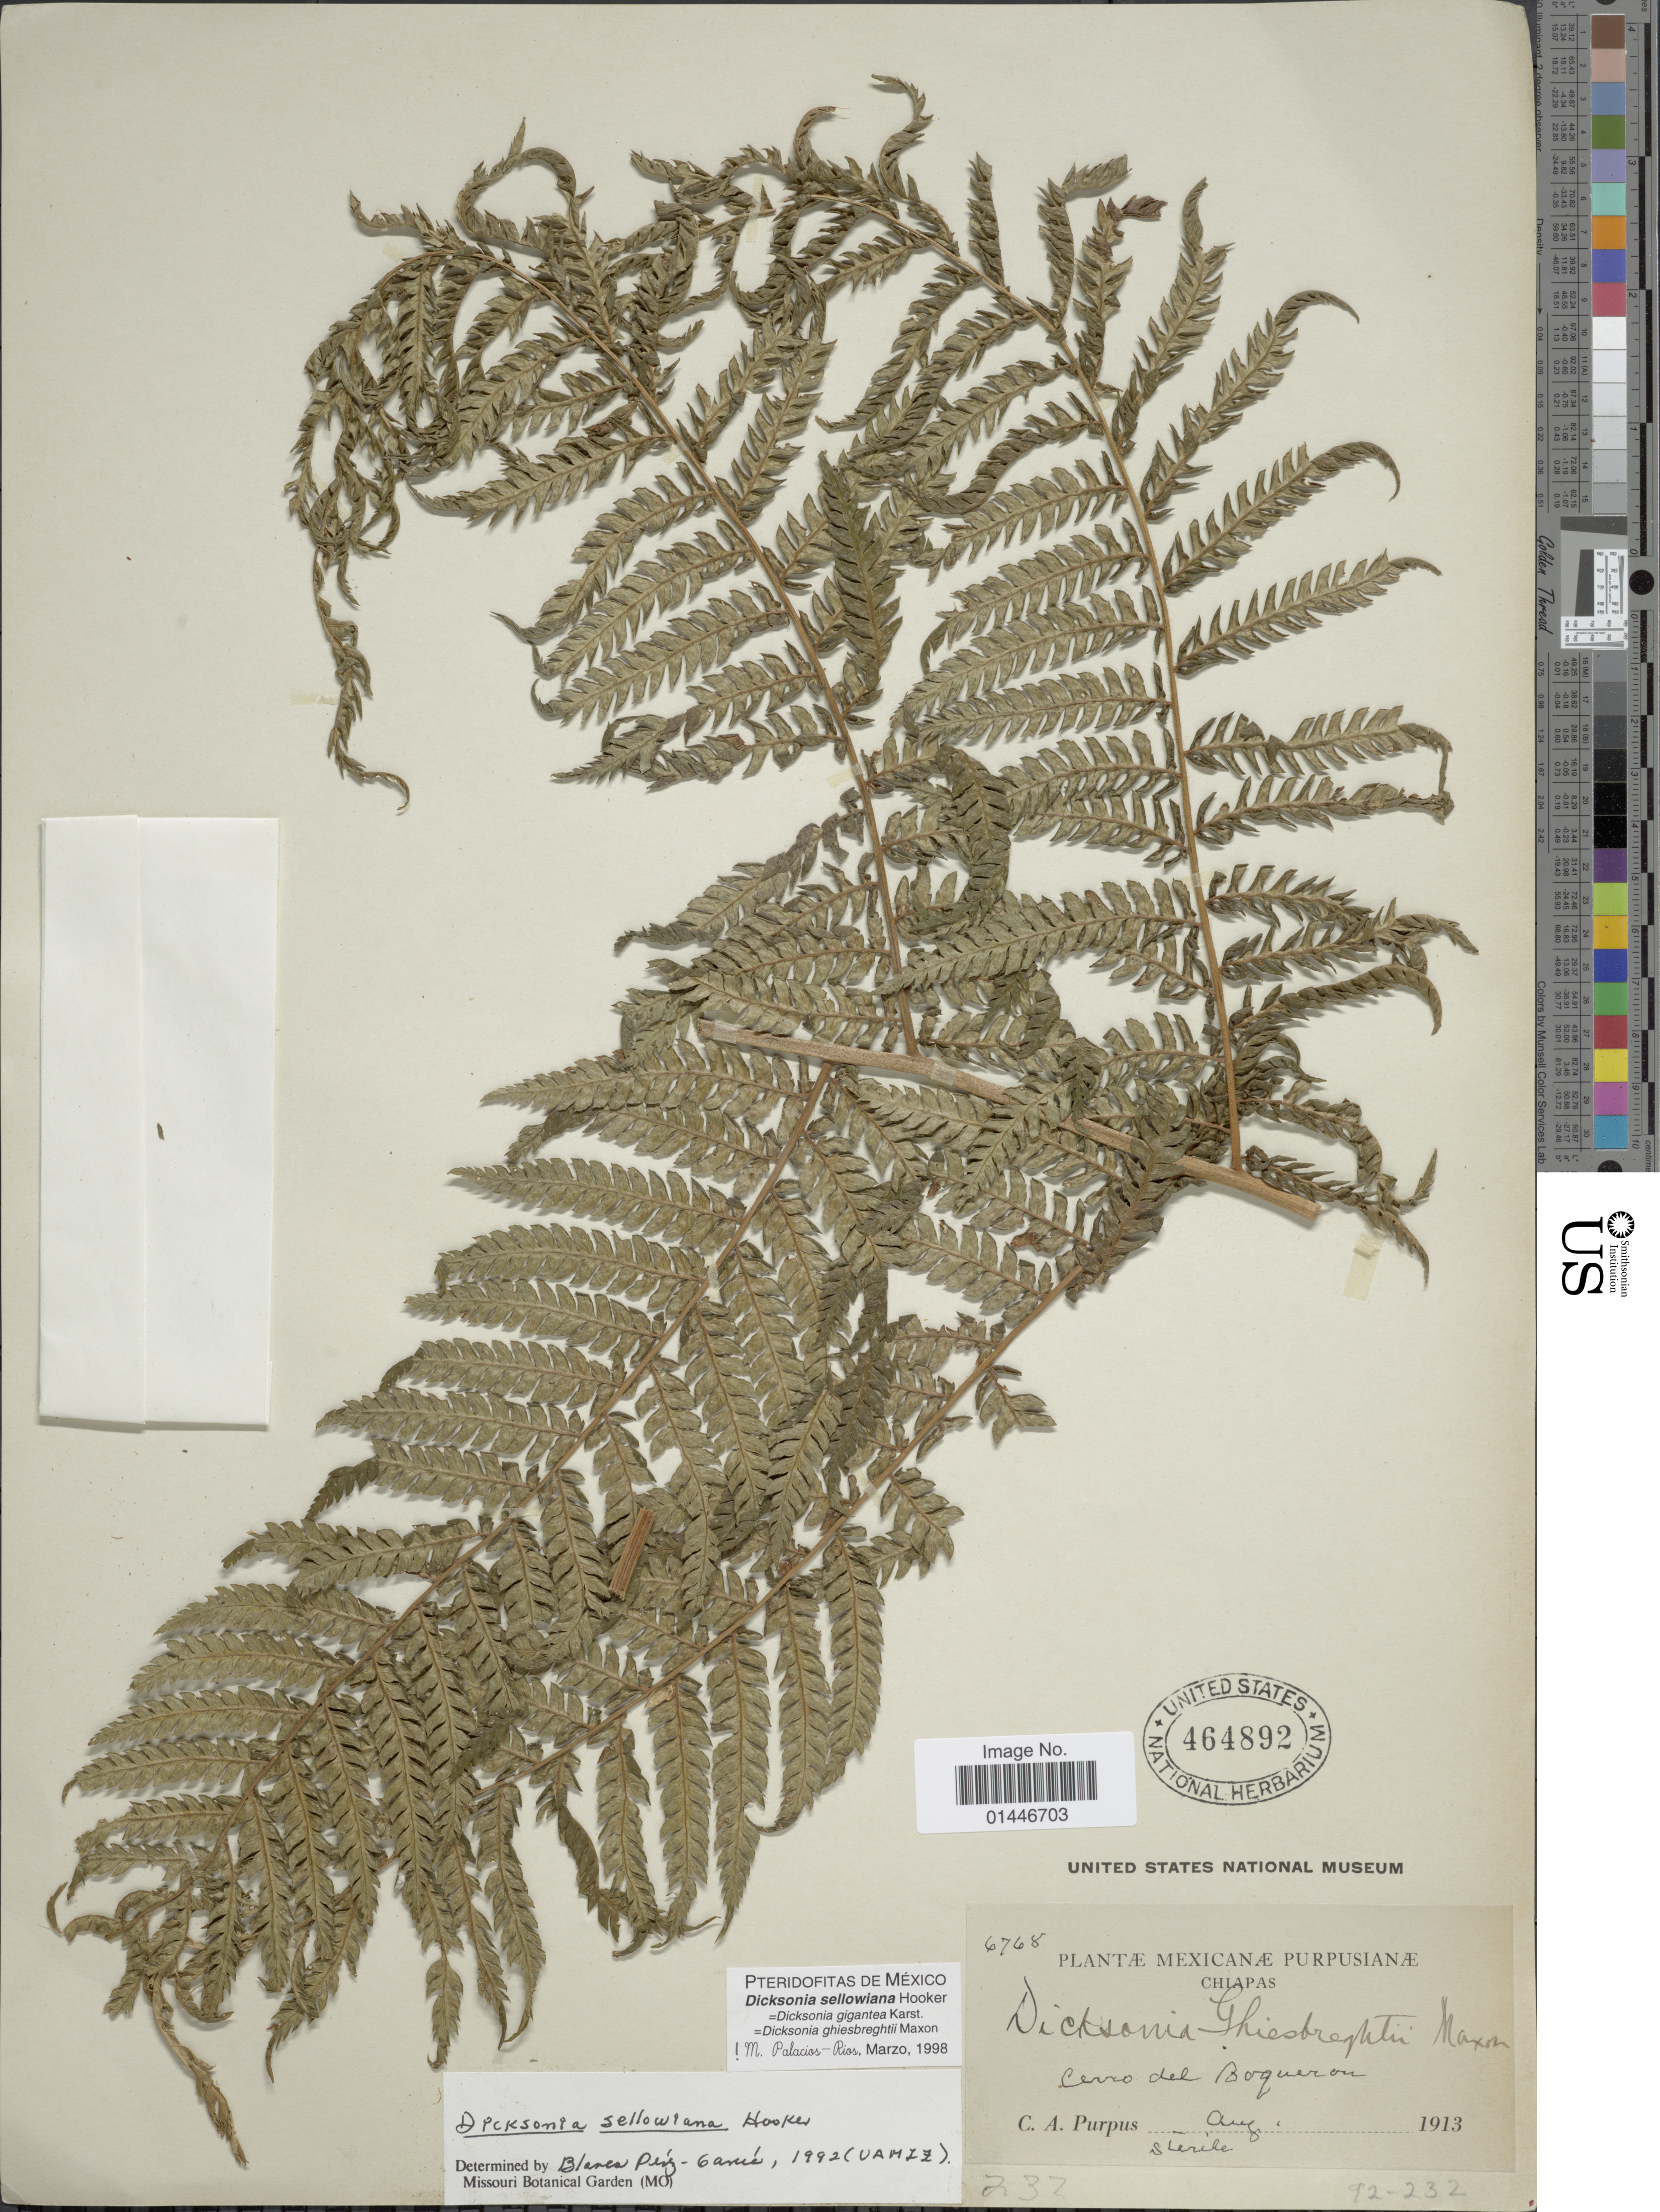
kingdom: Plantae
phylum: Tracheophyta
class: Polypodiopsida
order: Cyatheales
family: Dicksoniaceae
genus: Dicksonia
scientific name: Dicksonia sellowiana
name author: Hook.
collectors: C. A. Purpus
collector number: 6768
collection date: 1913-08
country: Mexico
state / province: Chiapas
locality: Cerro del Boqueron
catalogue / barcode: US 464892